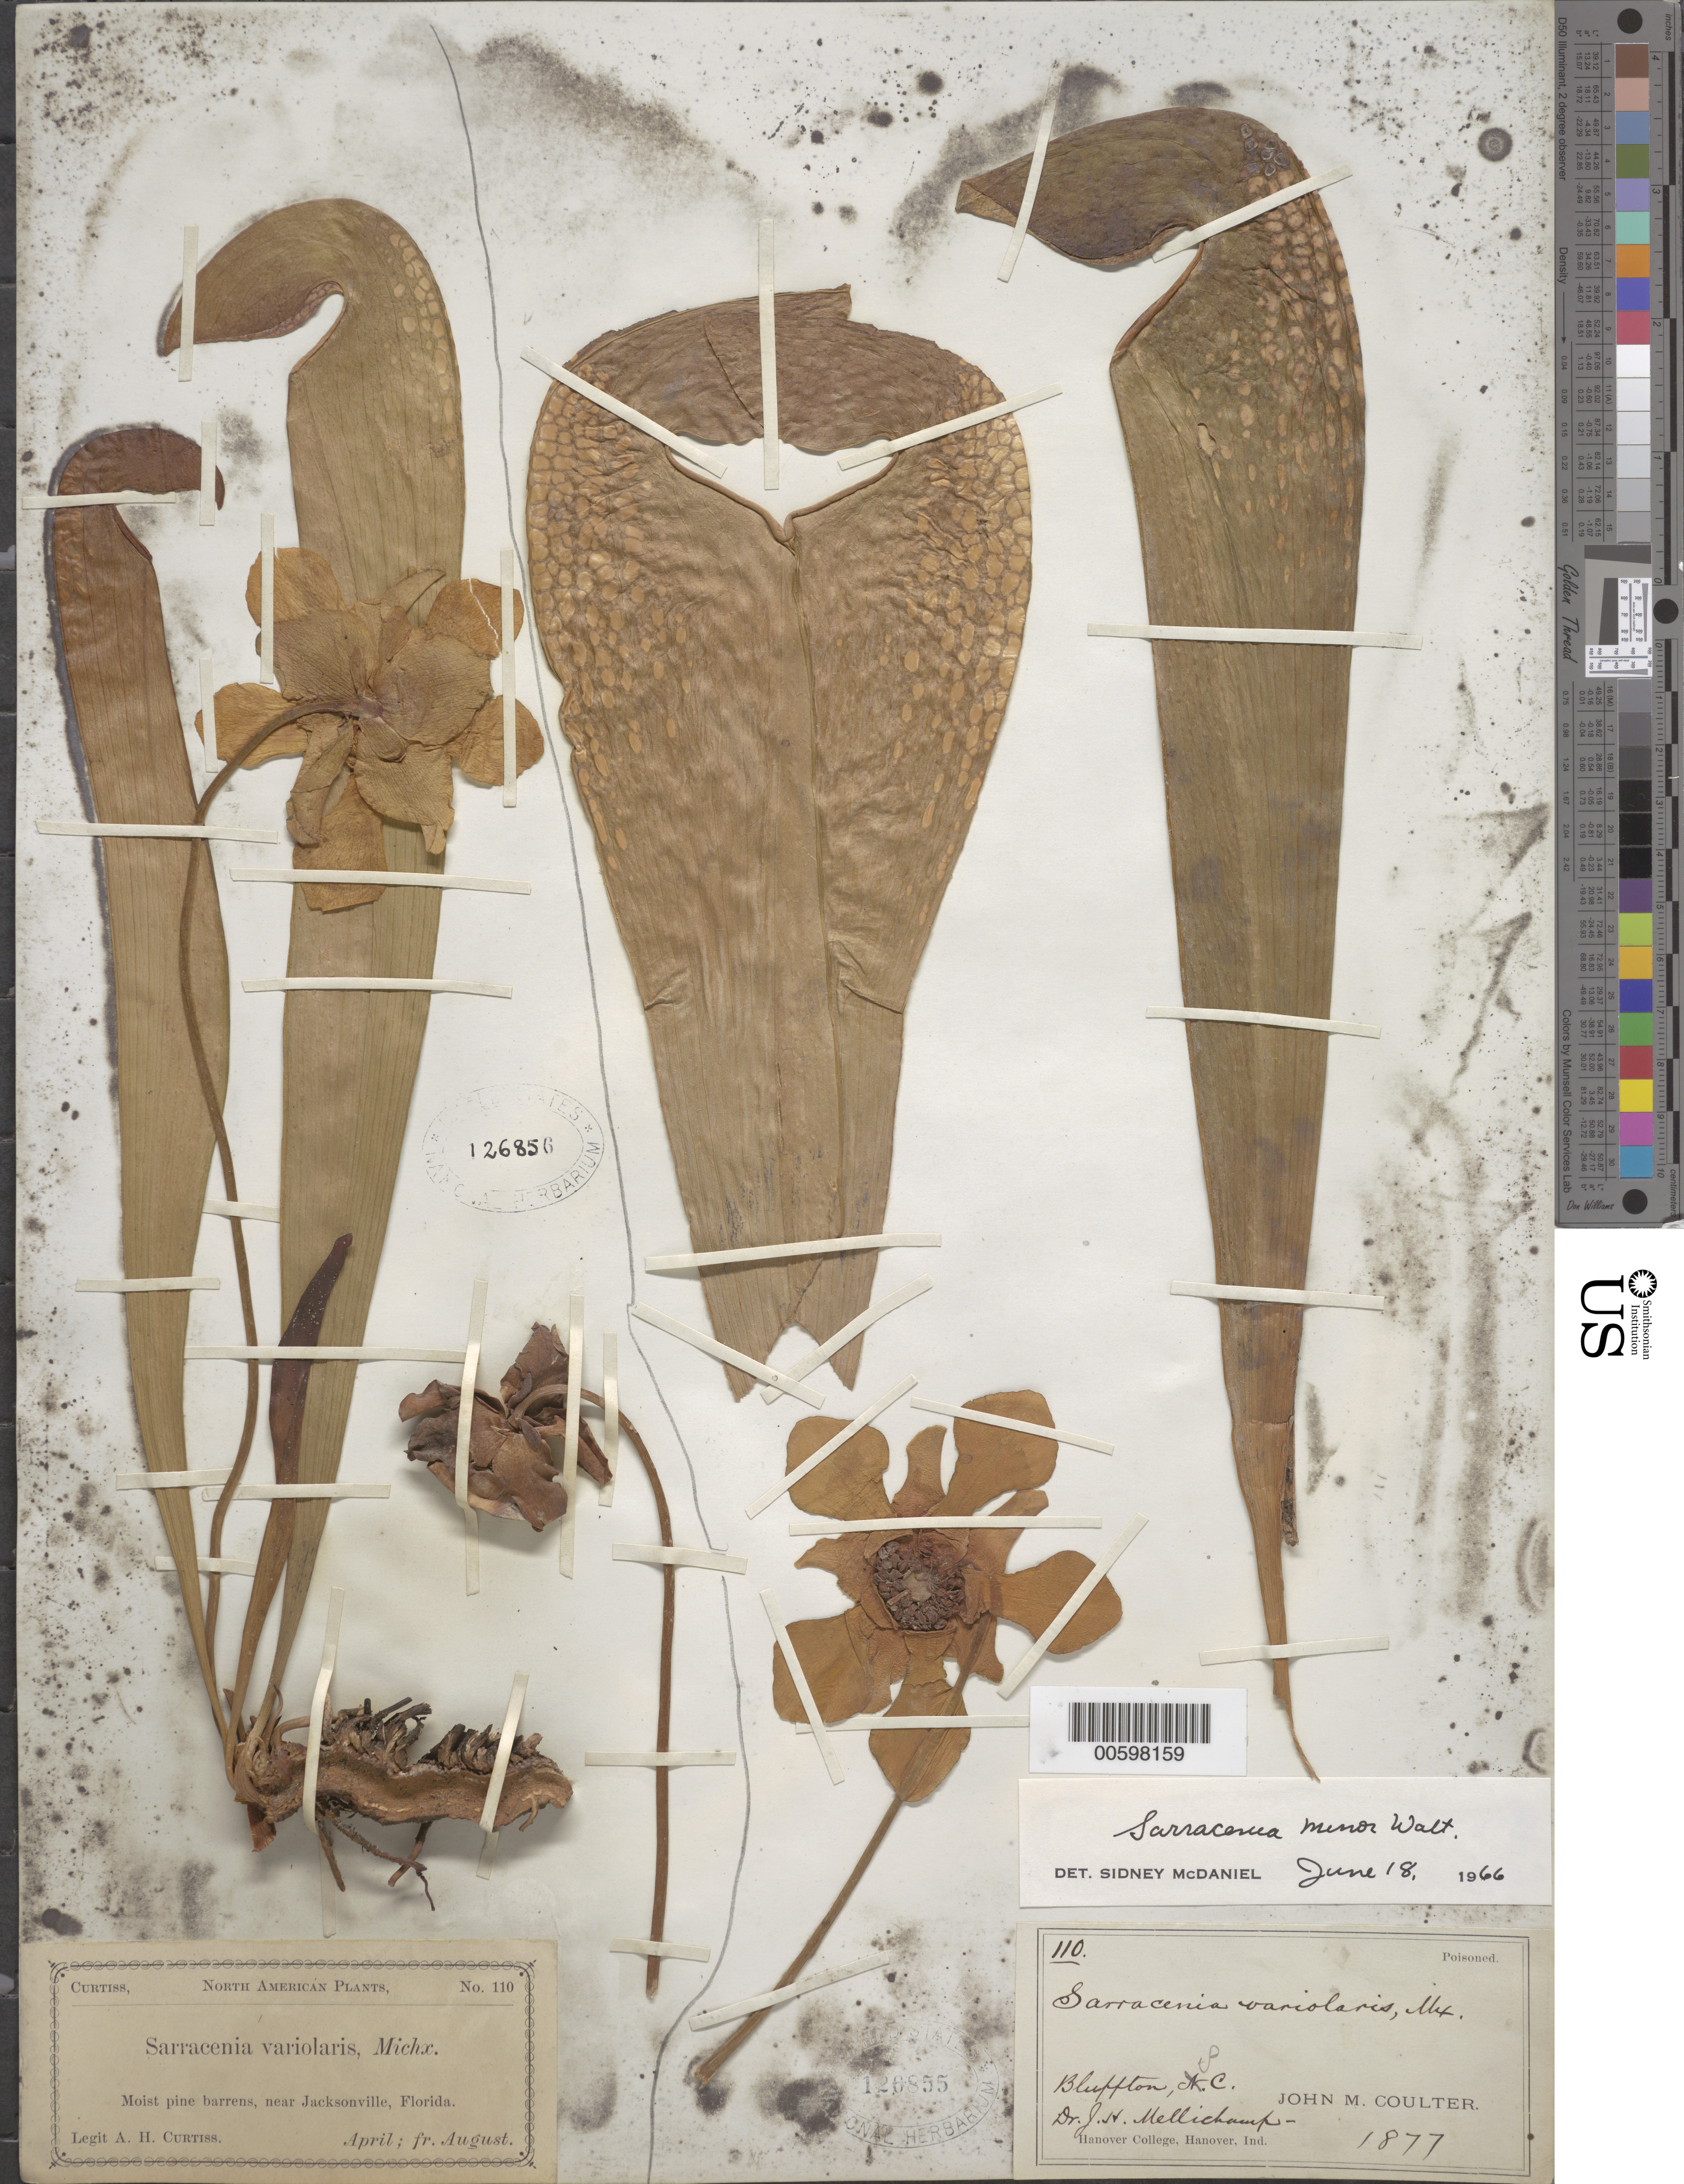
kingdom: Plantae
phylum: Tracheophyta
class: Magnoliopsida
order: Ericales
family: Sarraceniaceae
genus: Sarracenia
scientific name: Sarracenia minor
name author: Walter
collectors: J. H. Mellichamp & J. M. Coulter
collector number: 110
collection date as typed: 1877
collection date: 1877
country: United States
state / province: South Carolina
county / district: Beaufort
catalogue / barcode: US 126855